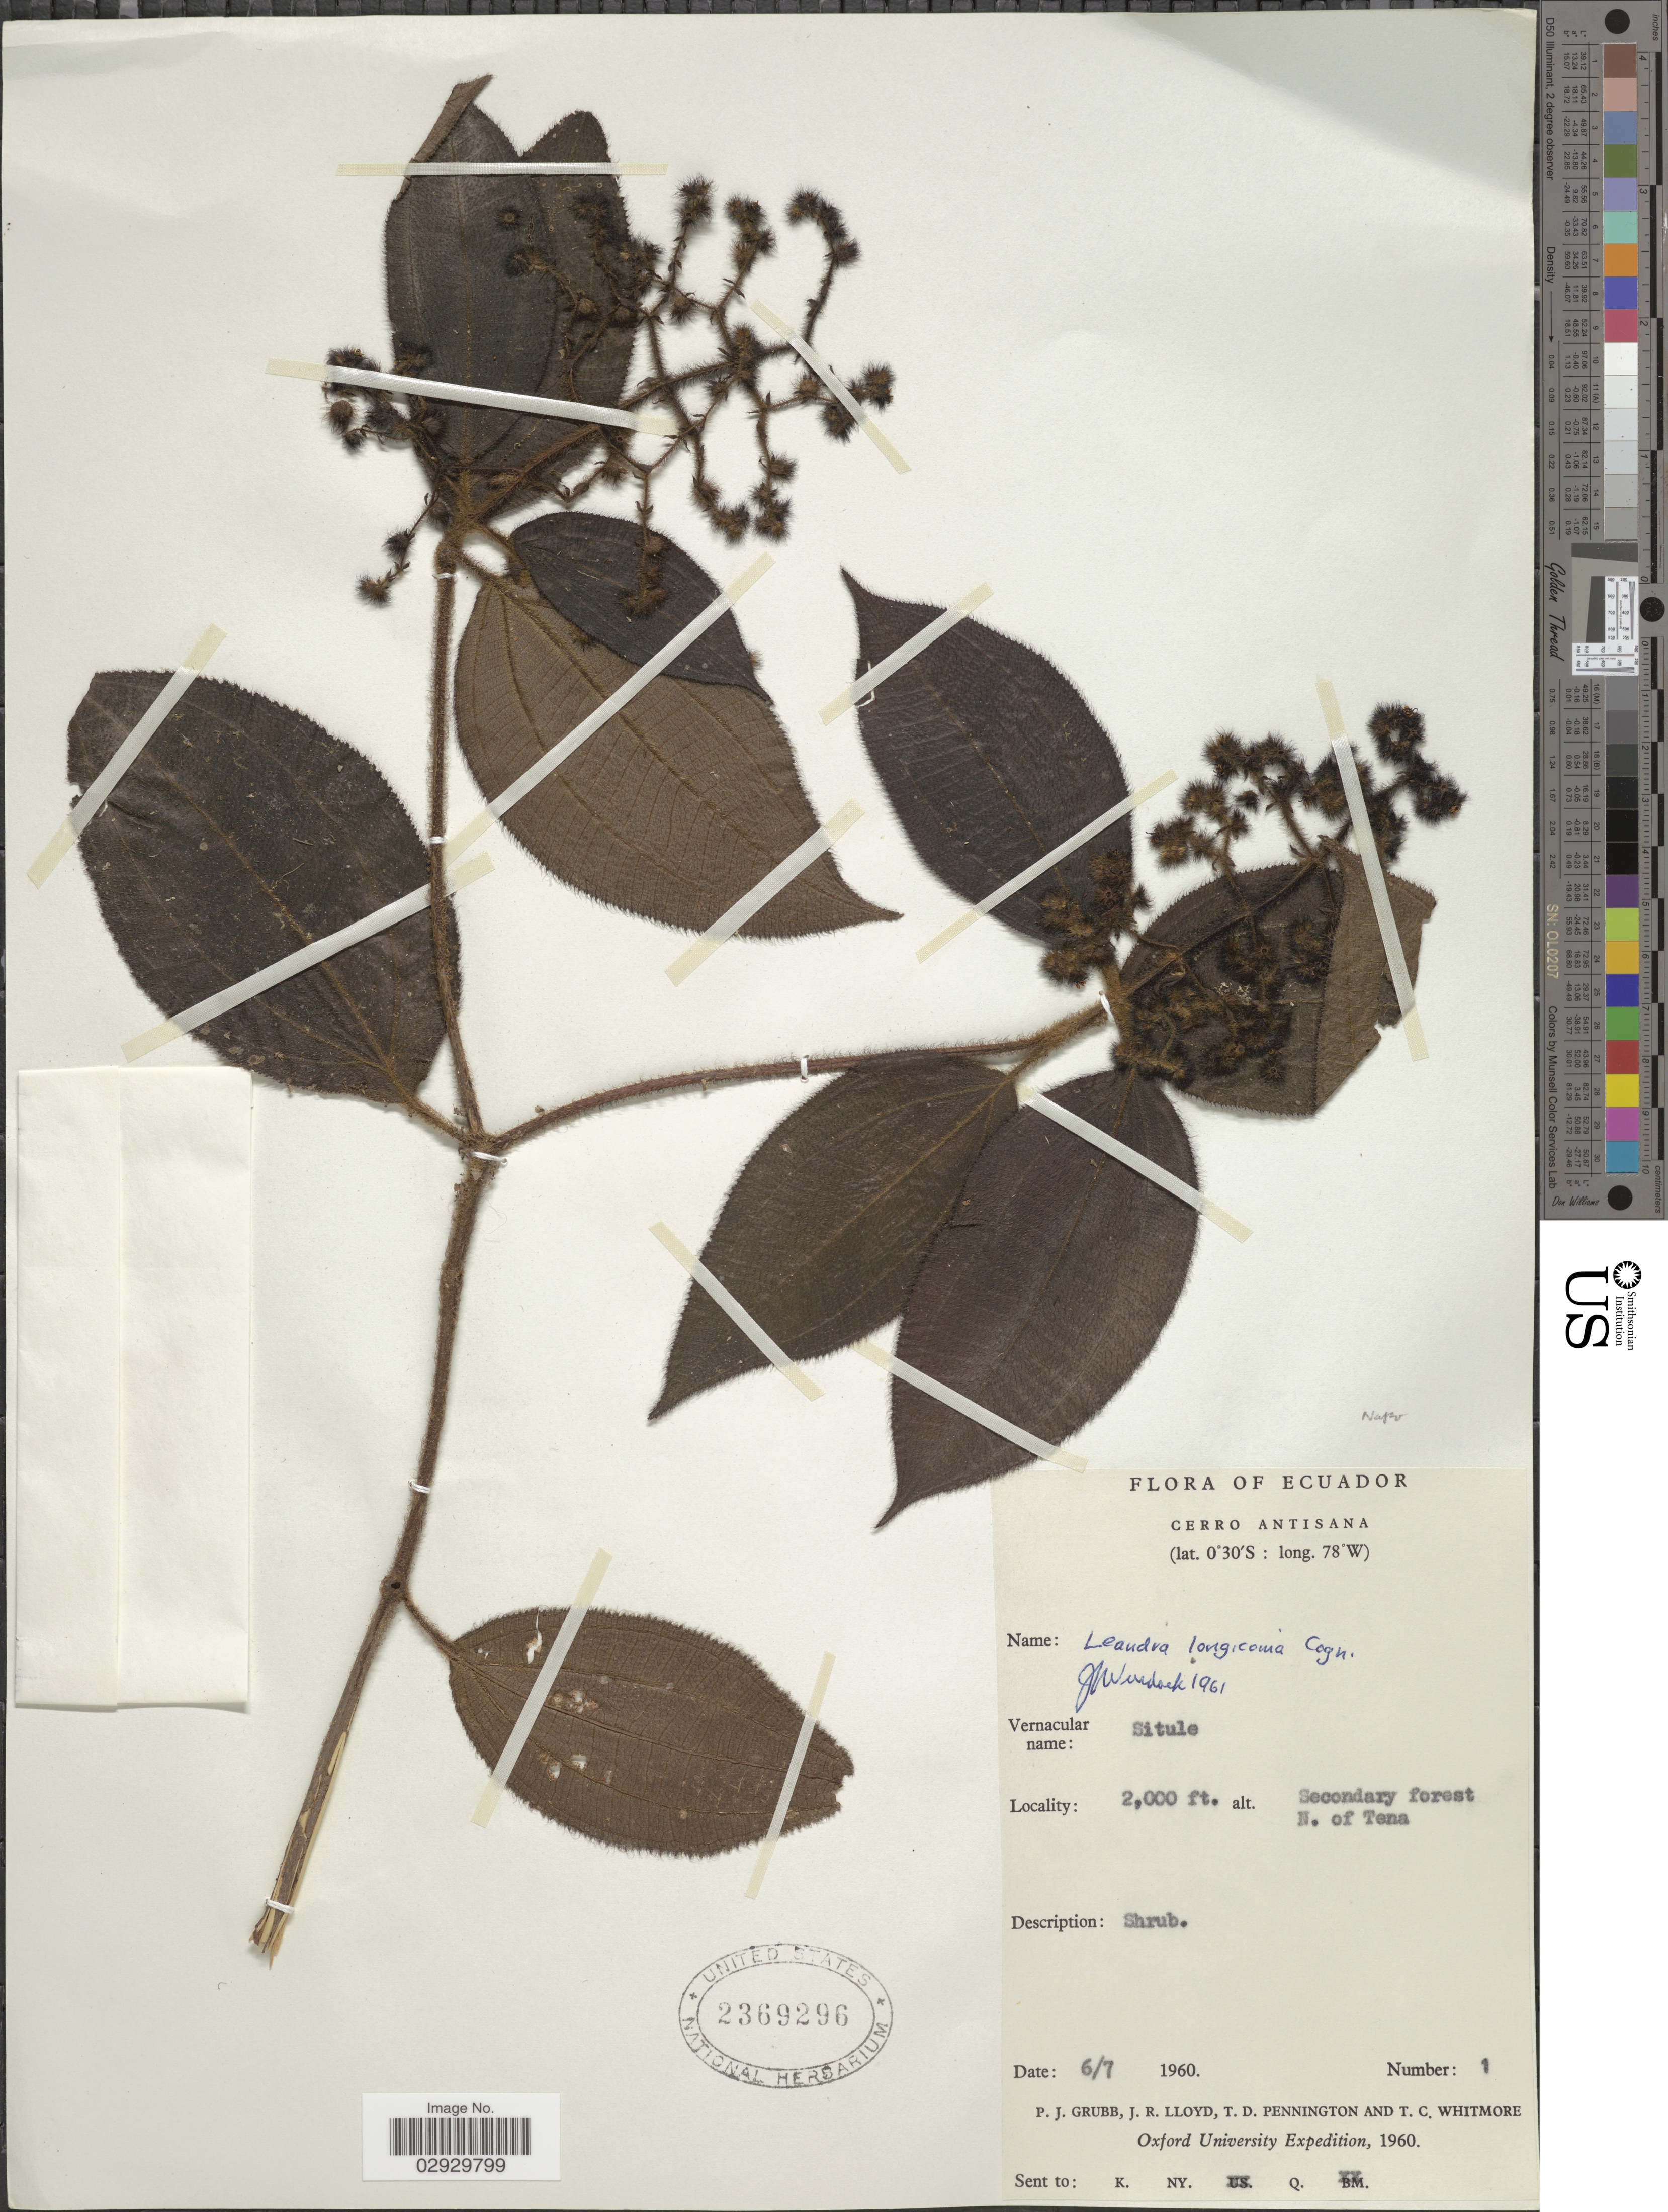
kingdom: Plantae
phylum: Tracheophyta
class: Magnoliopsida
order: Myrtales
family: Melastomataceae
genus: Leandra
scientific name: Leandra longicoma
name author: Cogn.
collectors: P. J. Grubb, J. R. Lloyd, T. D. Pennington & T. C. Whitmore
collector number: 1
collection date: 1960-07-06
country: Ecuador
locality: Cerro Antisana, N of Tena.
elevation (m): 610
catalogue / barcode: US 2369296